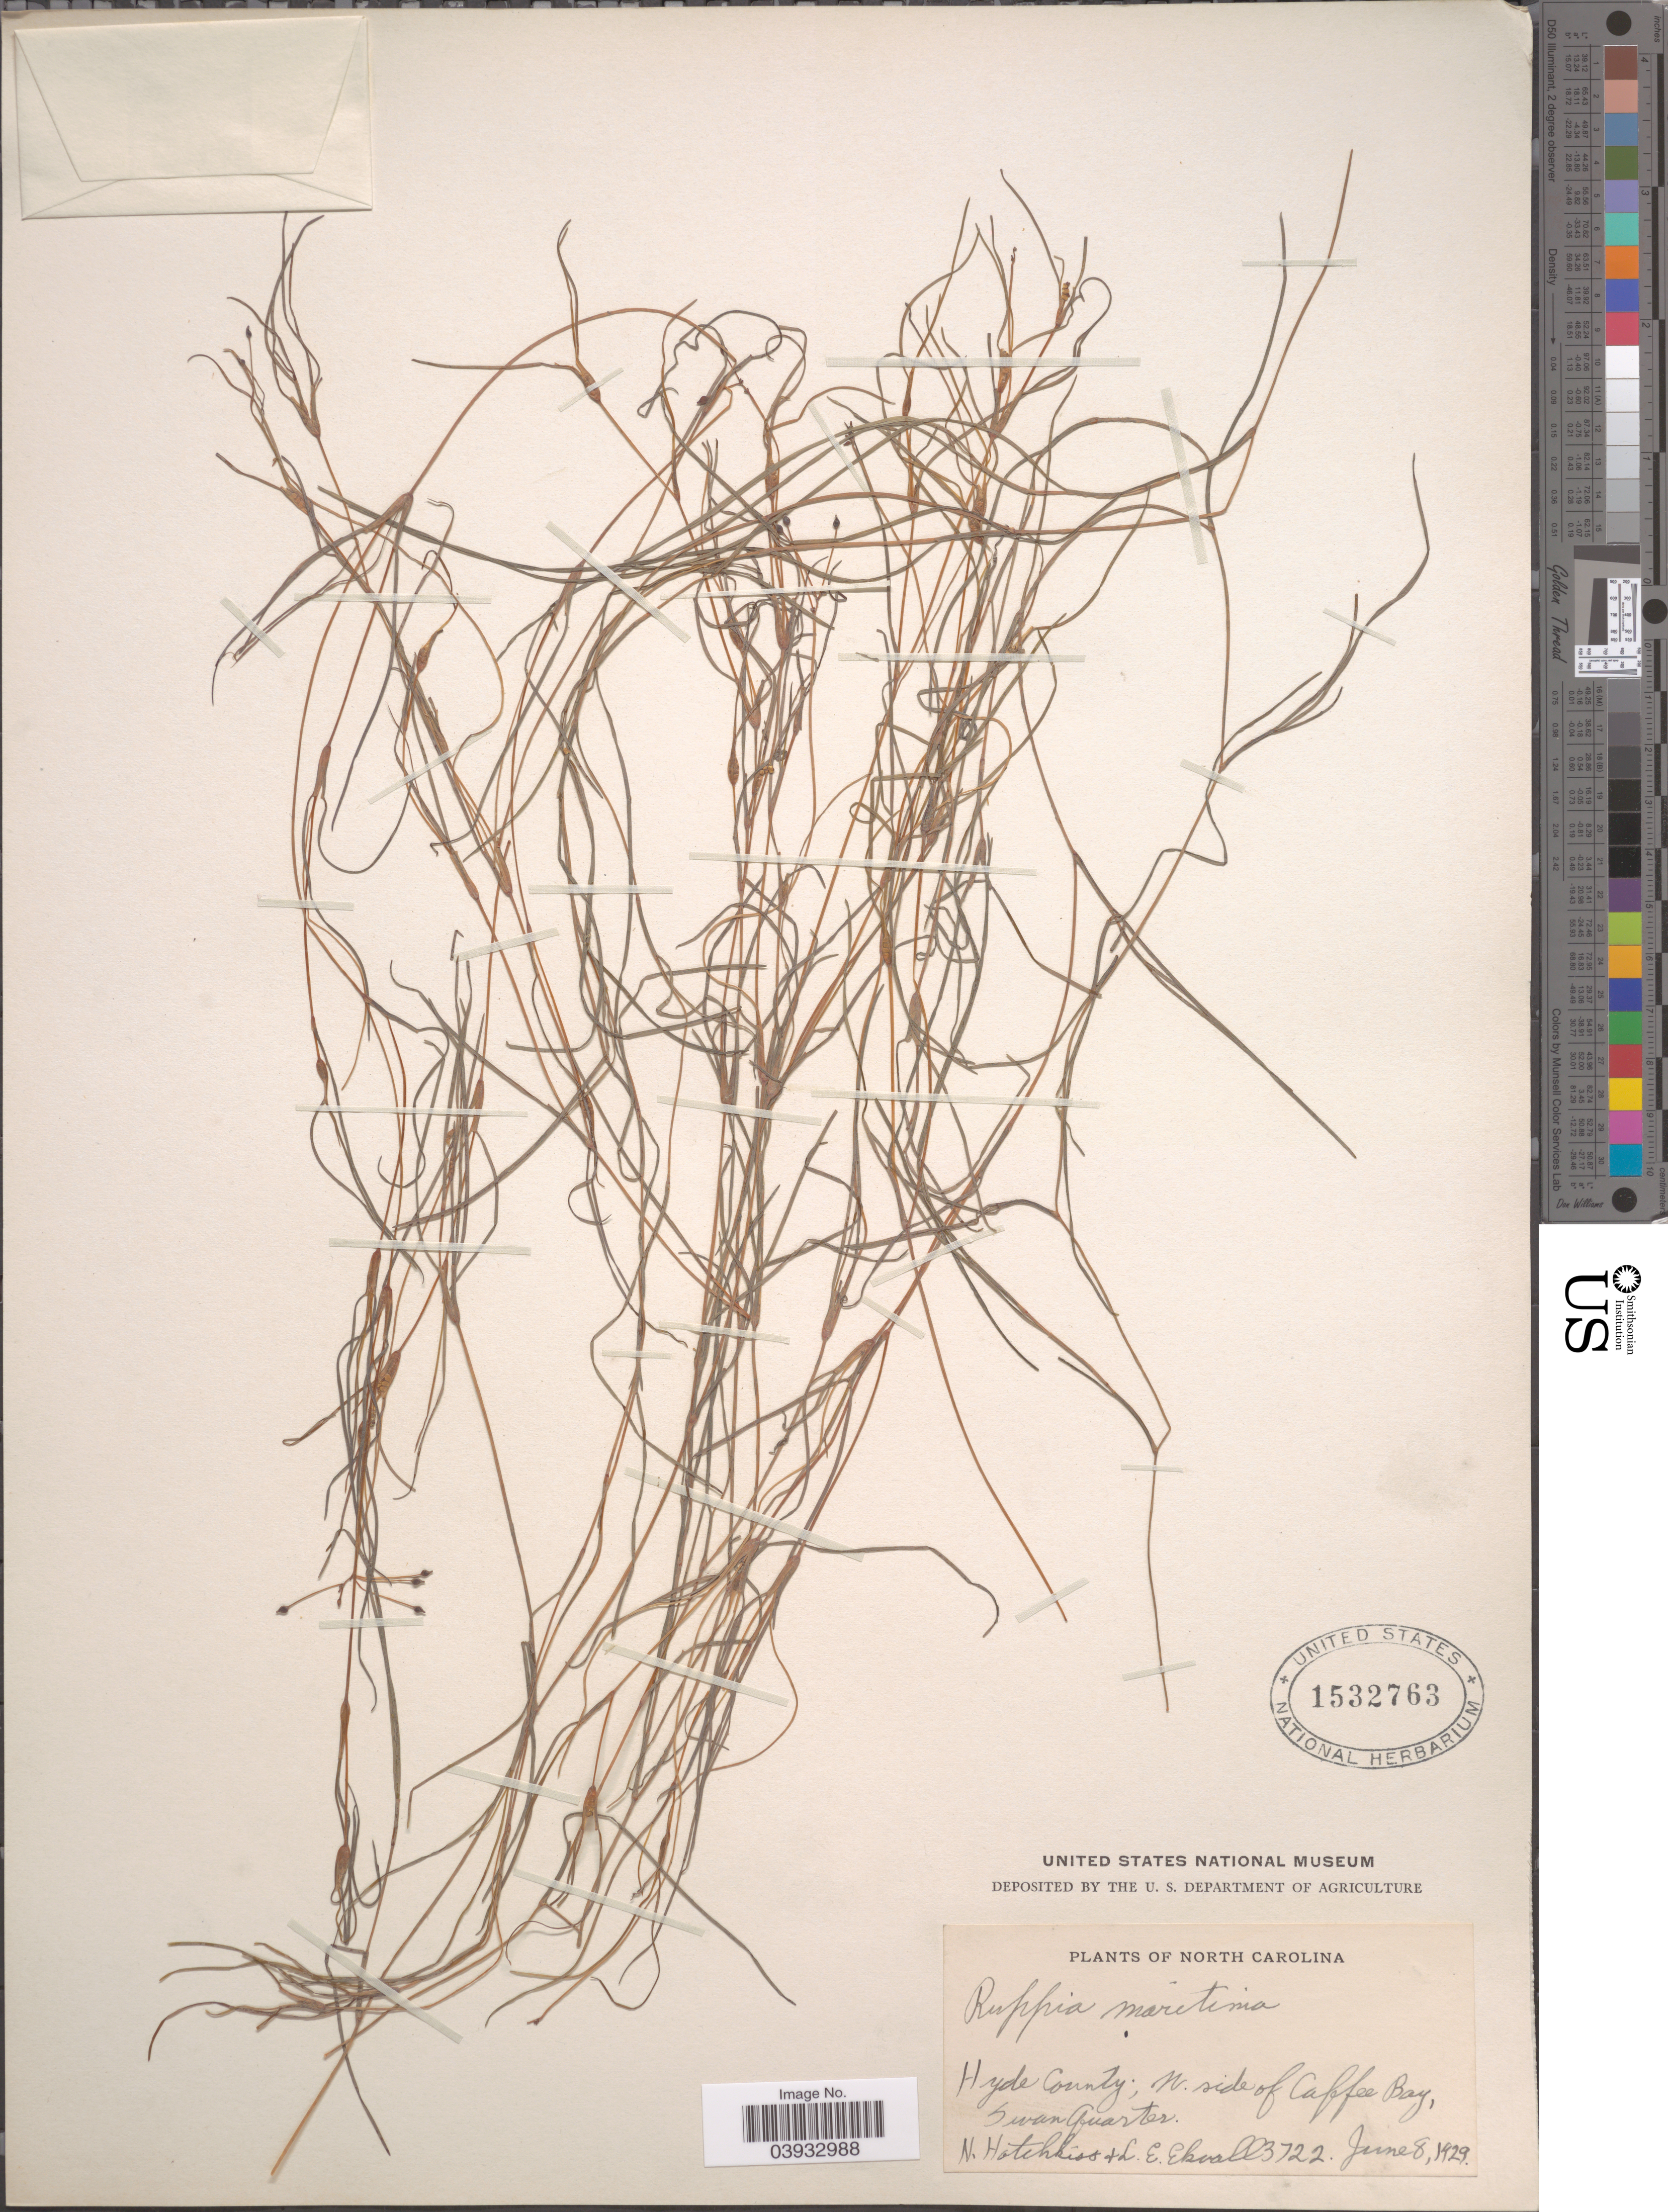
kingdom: Plantae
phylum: Tracheophyta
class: Liliopsida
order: Alismatales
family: Ruppiaceae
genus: Ruppia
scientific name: Ruppia maritima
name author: L.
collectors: N. Hotchkiss & L. Ekvall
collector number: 3722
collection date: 1929-06-08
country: United States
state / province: North Carolina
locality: Hyde County; N. side of Coffee Bay, Swan Quarter.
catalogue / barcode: US 1532763